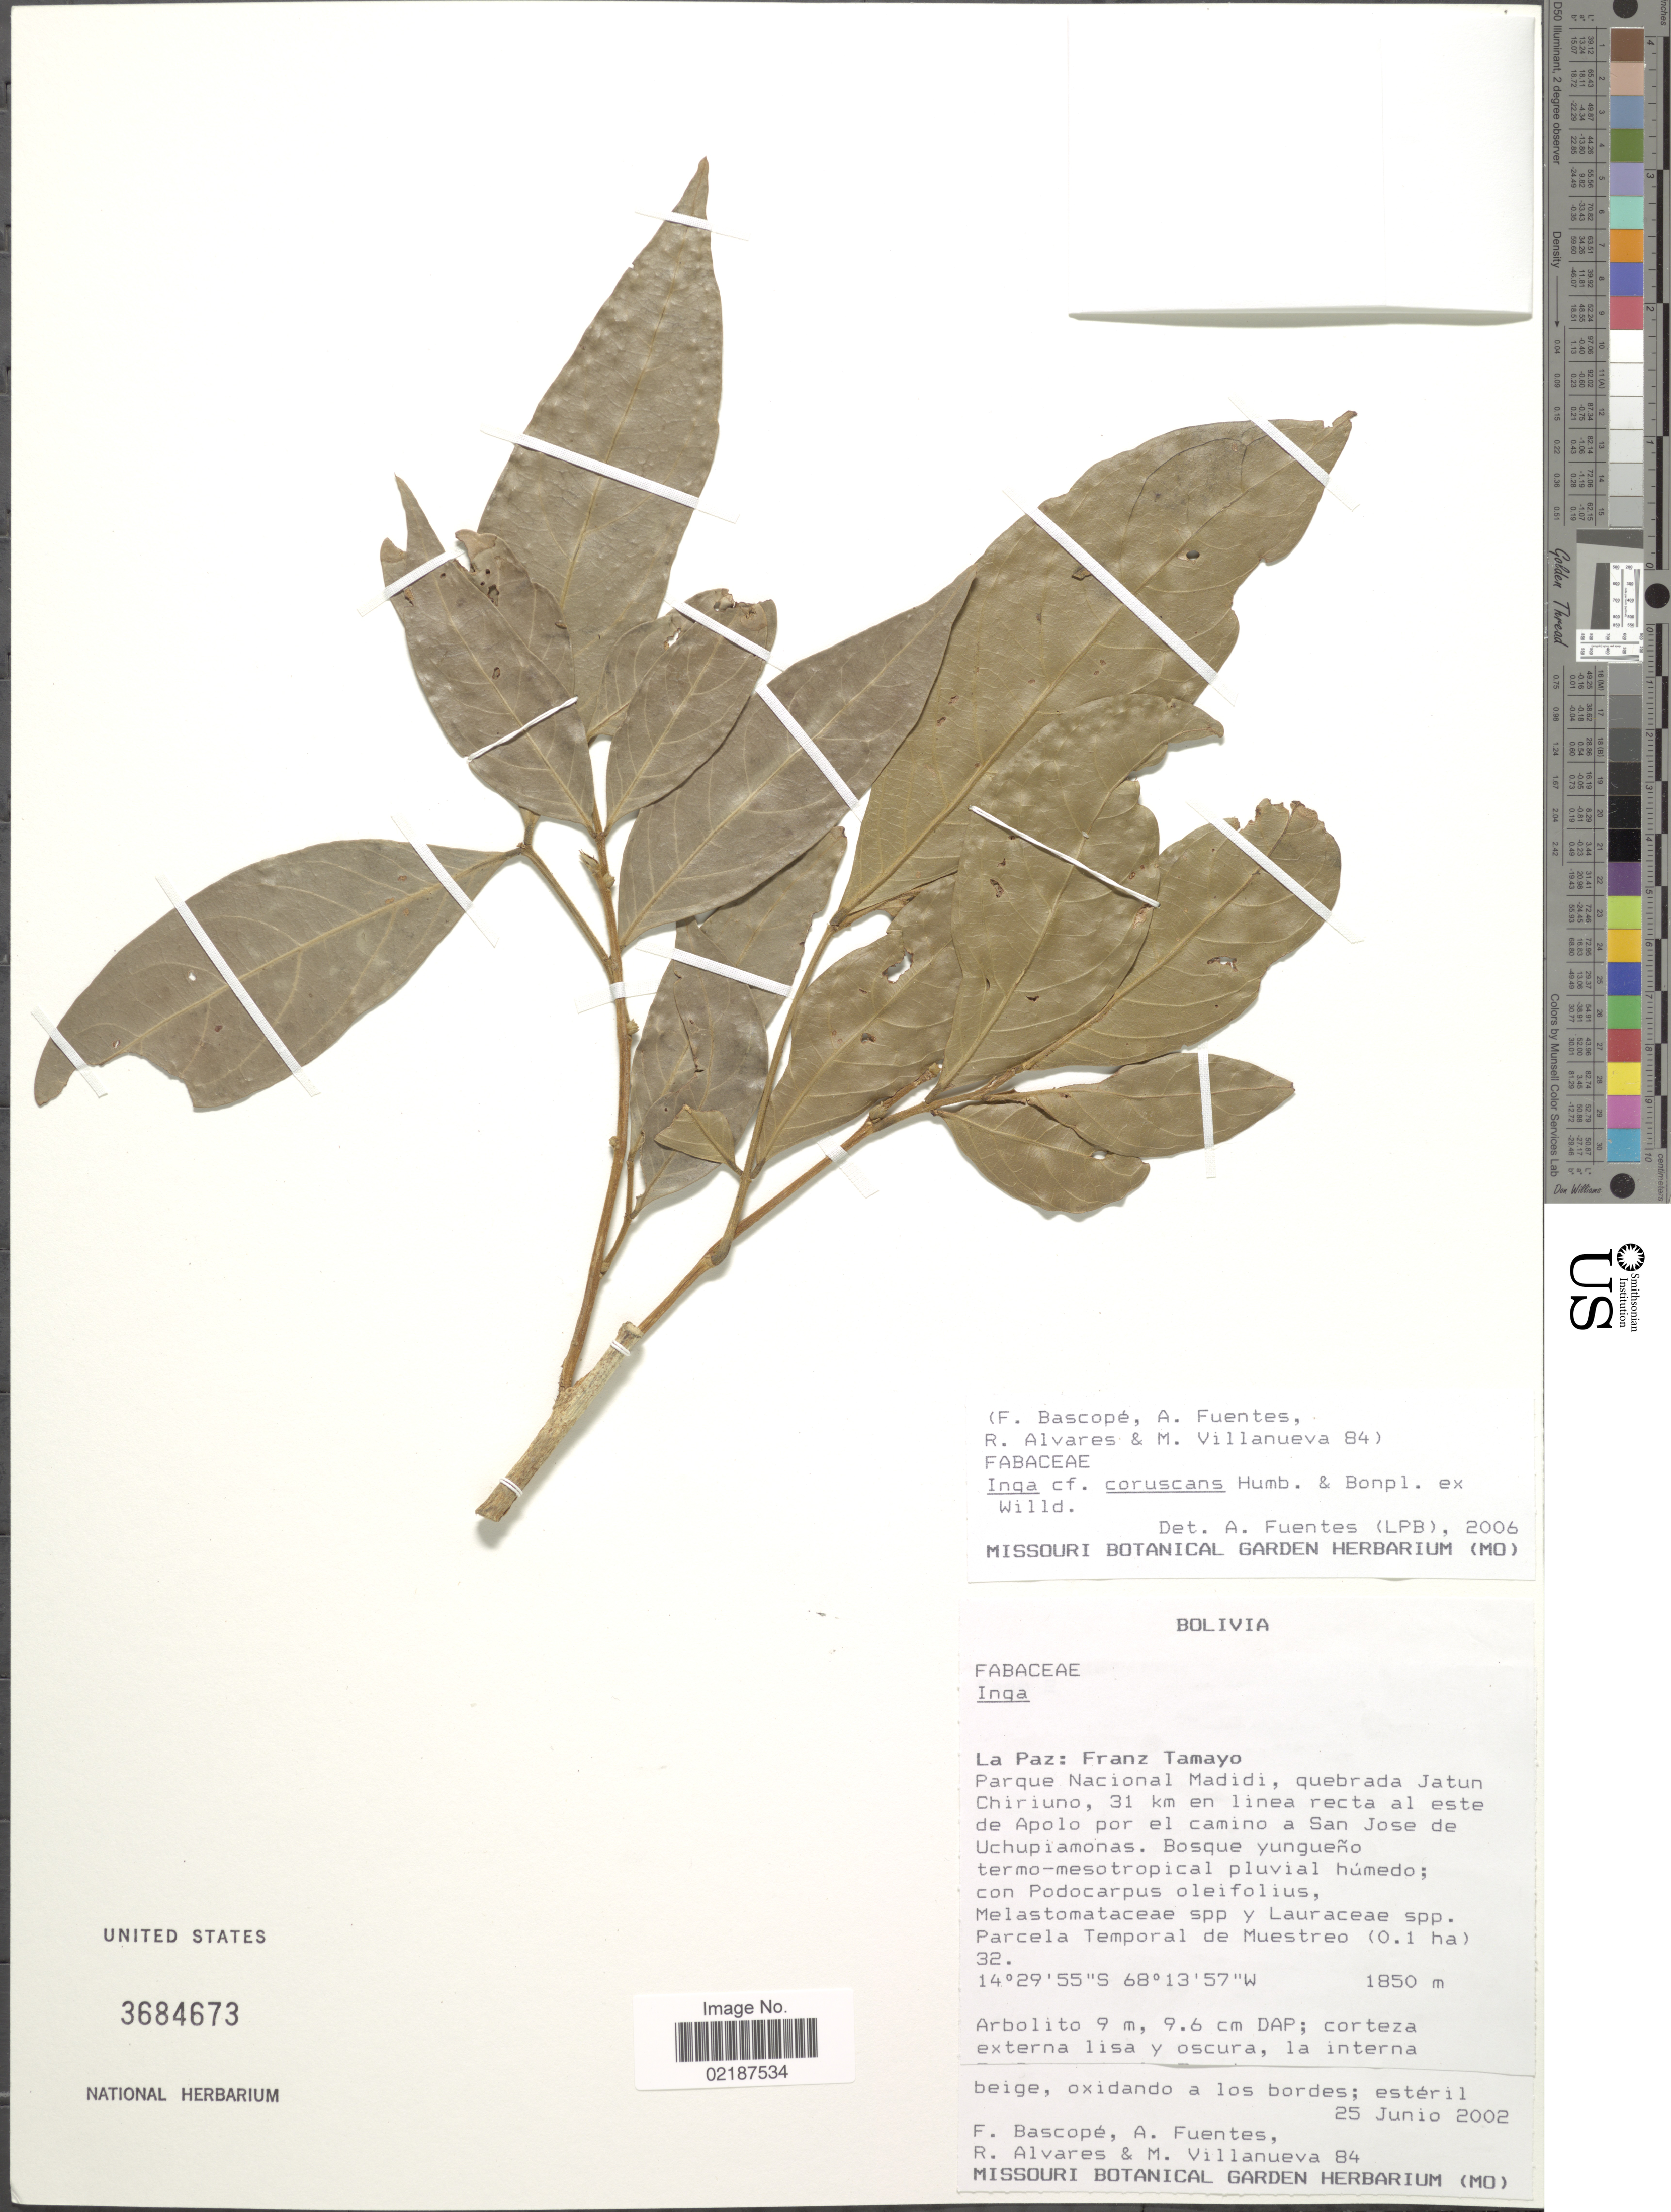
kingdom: Plantae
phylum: Tracheophyta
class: Magnoliopsida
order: Fabales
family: Fabaceae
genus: Inga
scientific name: Inga coruscans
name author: Humb. & Bonpl. ex Willd.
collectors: F. Bascope, A. Fuentes, R. Alvares & M. Villanueva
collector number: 84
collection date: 2002-06-25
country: Bolivia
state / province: La Paz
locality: Franz Tamayo: Parque Nacional Madidi, quebrada Jatun Chiriuno, 31 km en linea recta al este de Apolo por el camino a San Jose de Uchupiamonas.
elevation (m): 1850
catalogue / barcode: US 3684673